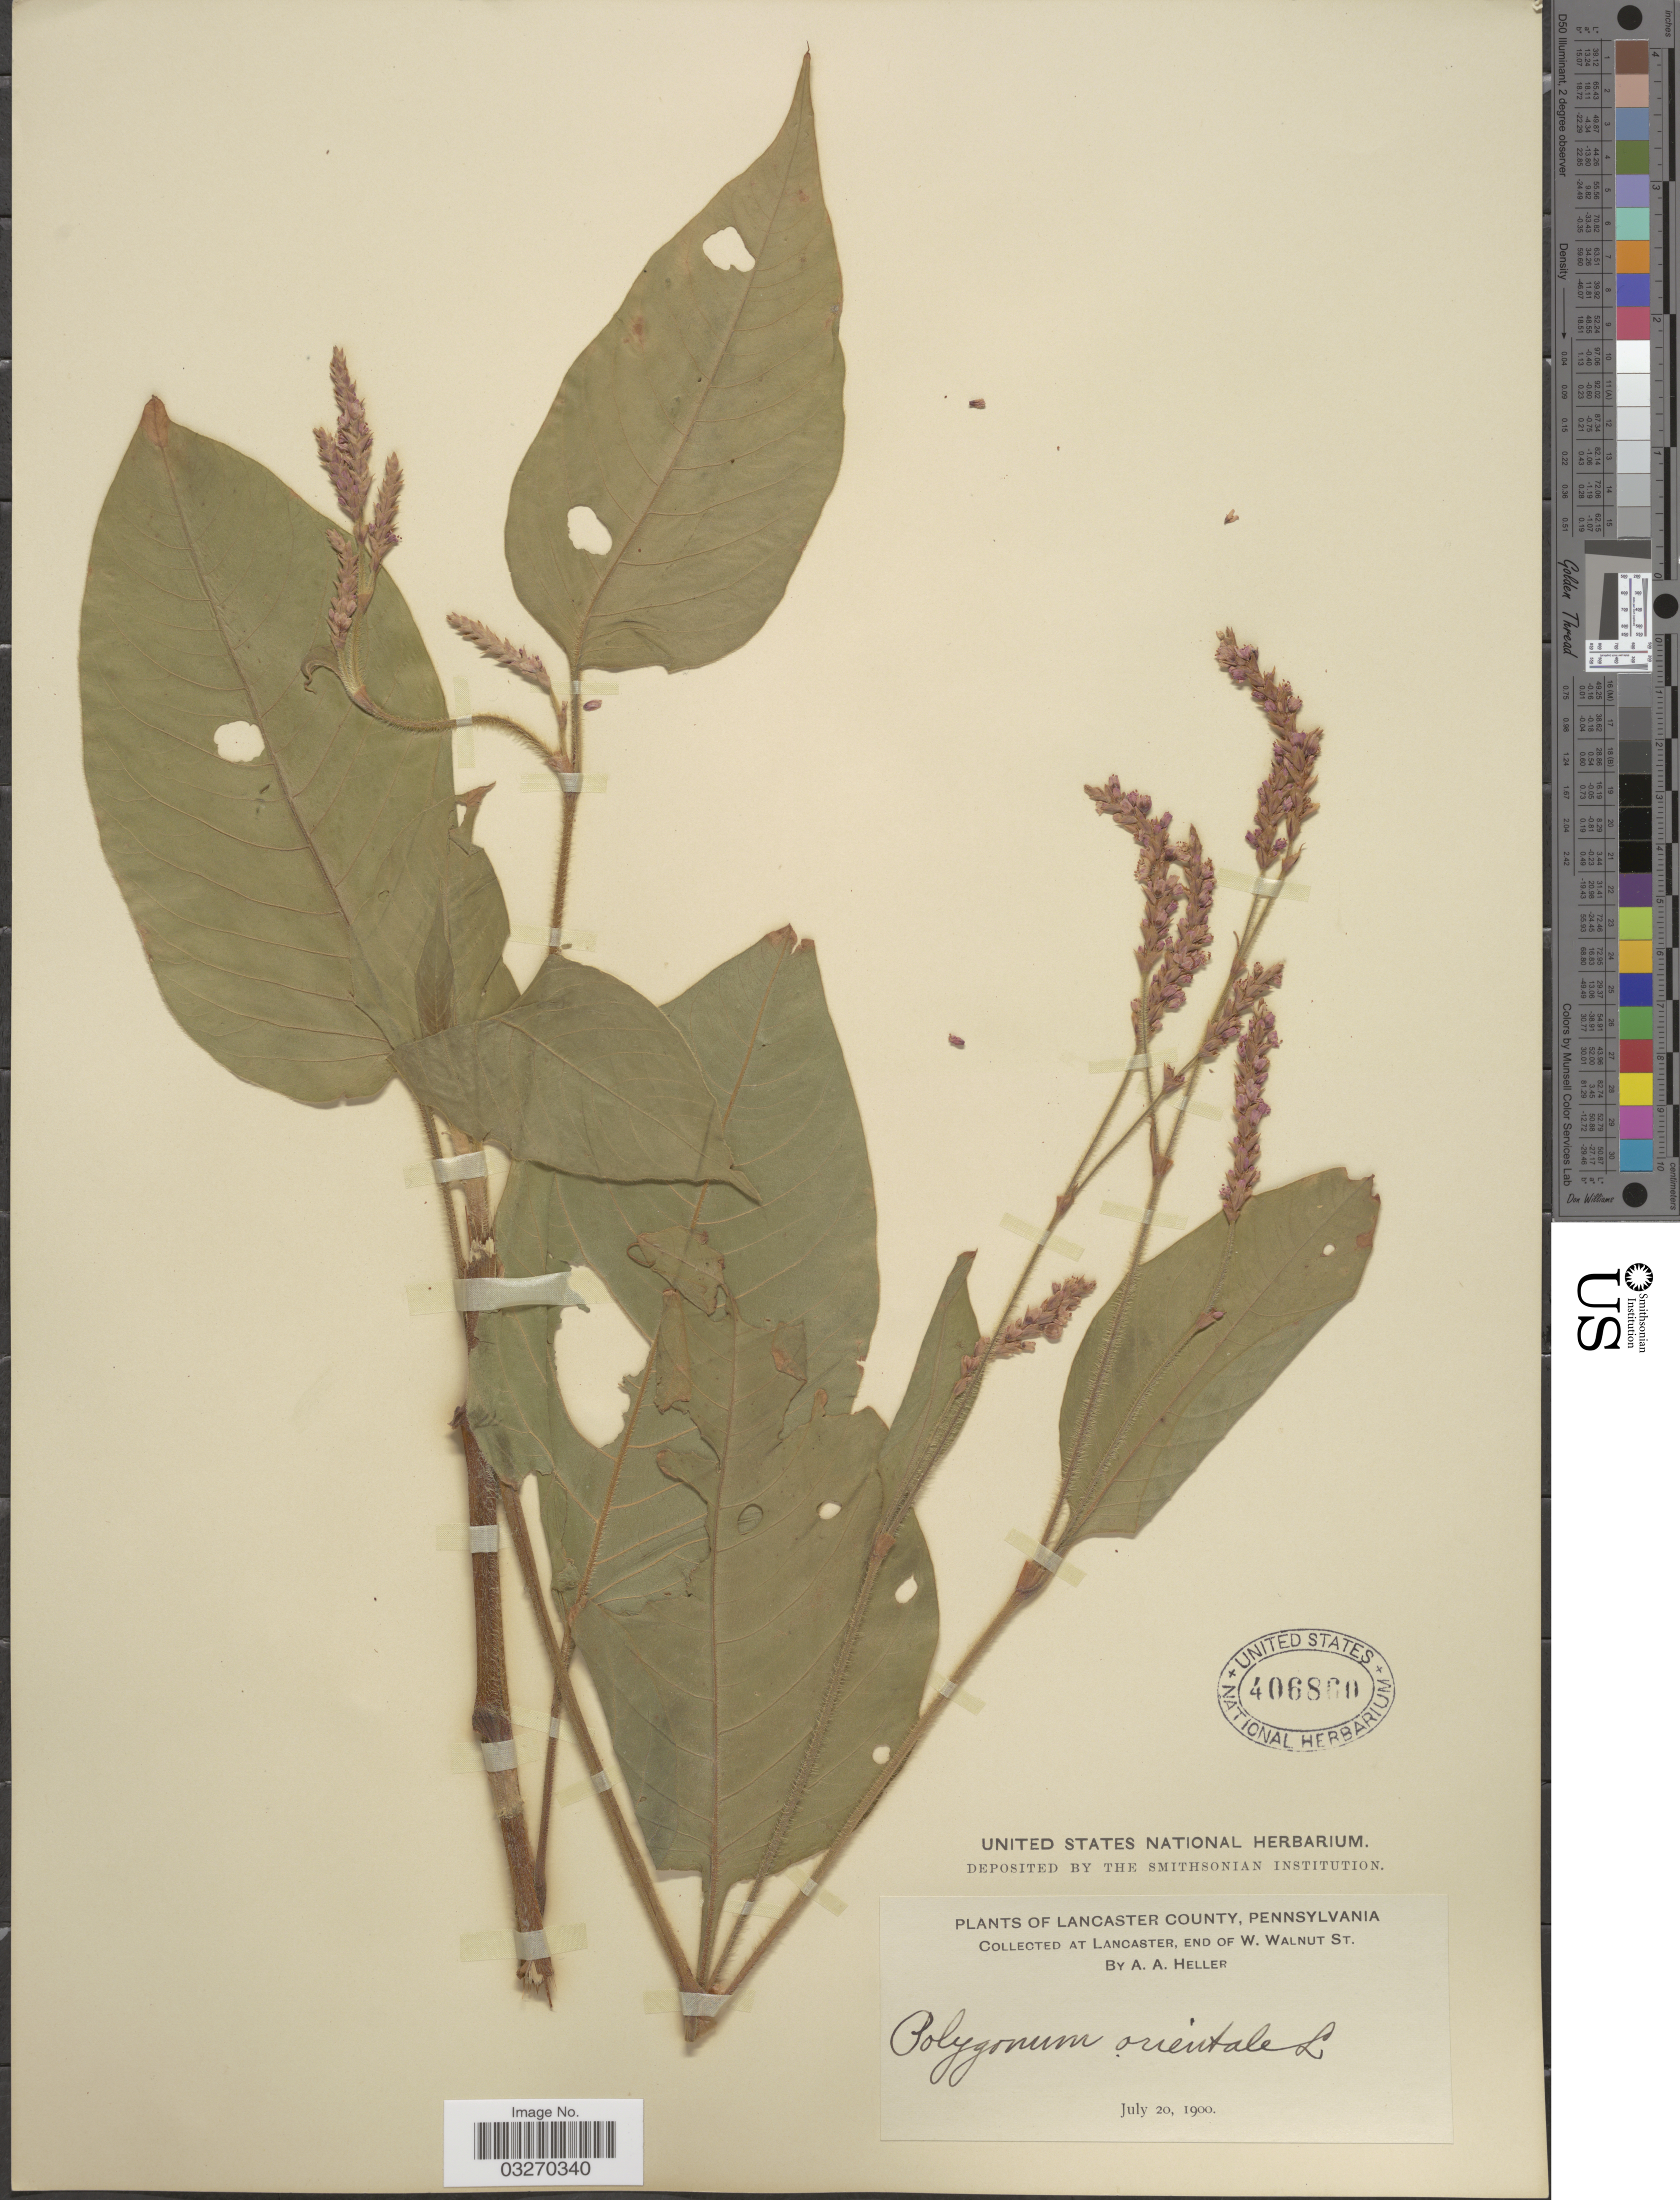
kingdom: Plantae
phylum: Tracheophyta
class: Magnoliopsida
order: Caryophyllales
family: Polygonaceae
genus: Persicaria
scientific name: Persicaria orientalis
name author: (L.) Spach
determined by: Atha, D. E.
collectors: A. A. Heller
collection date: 1900-07-20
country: United States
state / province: Pennsylvania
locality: Lancaster County. Collected at Lancaster, end of W. Walnut St.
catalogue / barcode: US 406860